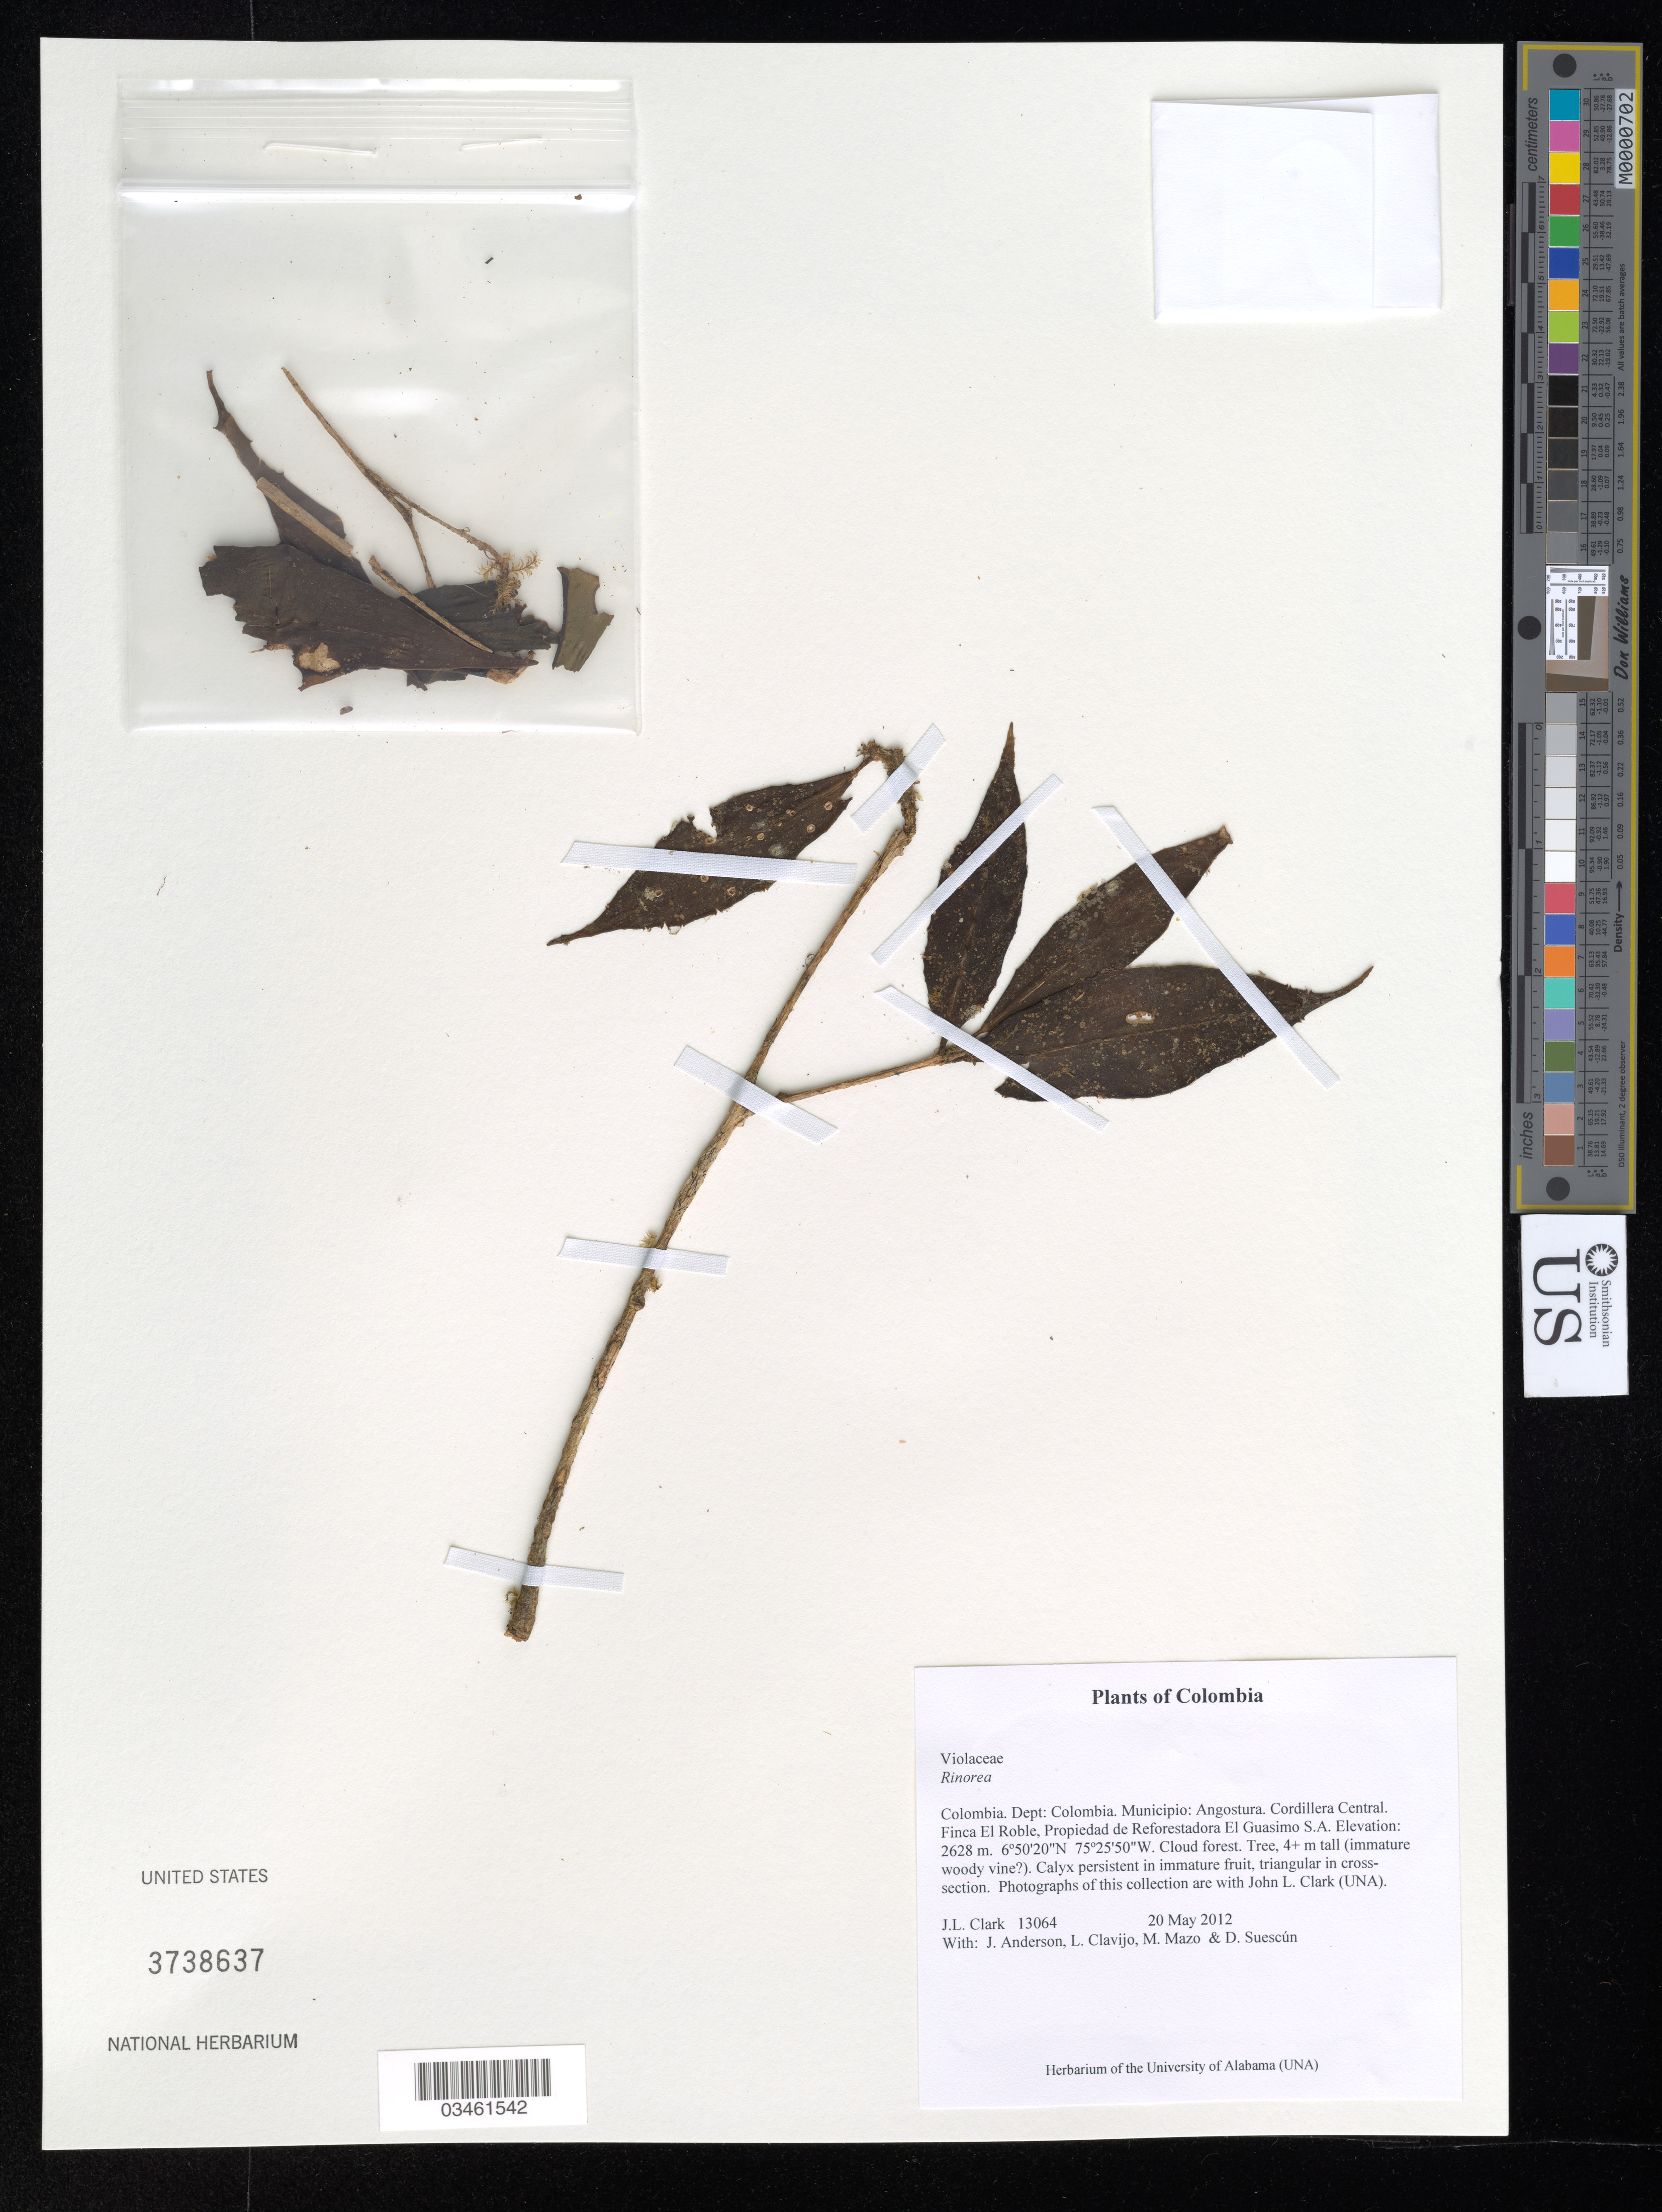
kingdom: Plantae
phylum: Tracheophyta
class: Magnoliopsida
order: Malpighiales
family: Violaceae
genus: Rinorea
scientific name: Rinorea sp.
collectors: J. L. Clark, J. Anderson, L. Clavijo, M. Mazo & D. Suescún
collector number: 13064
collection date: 2012-05-20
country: Colombia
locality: Dept: Colombia. Municipio: Angostura. Cordillera Central. Finca El Roble, Propiedad de Reforestadora El Guasimo. S. A.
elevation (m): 2628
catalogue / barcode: US 3738637